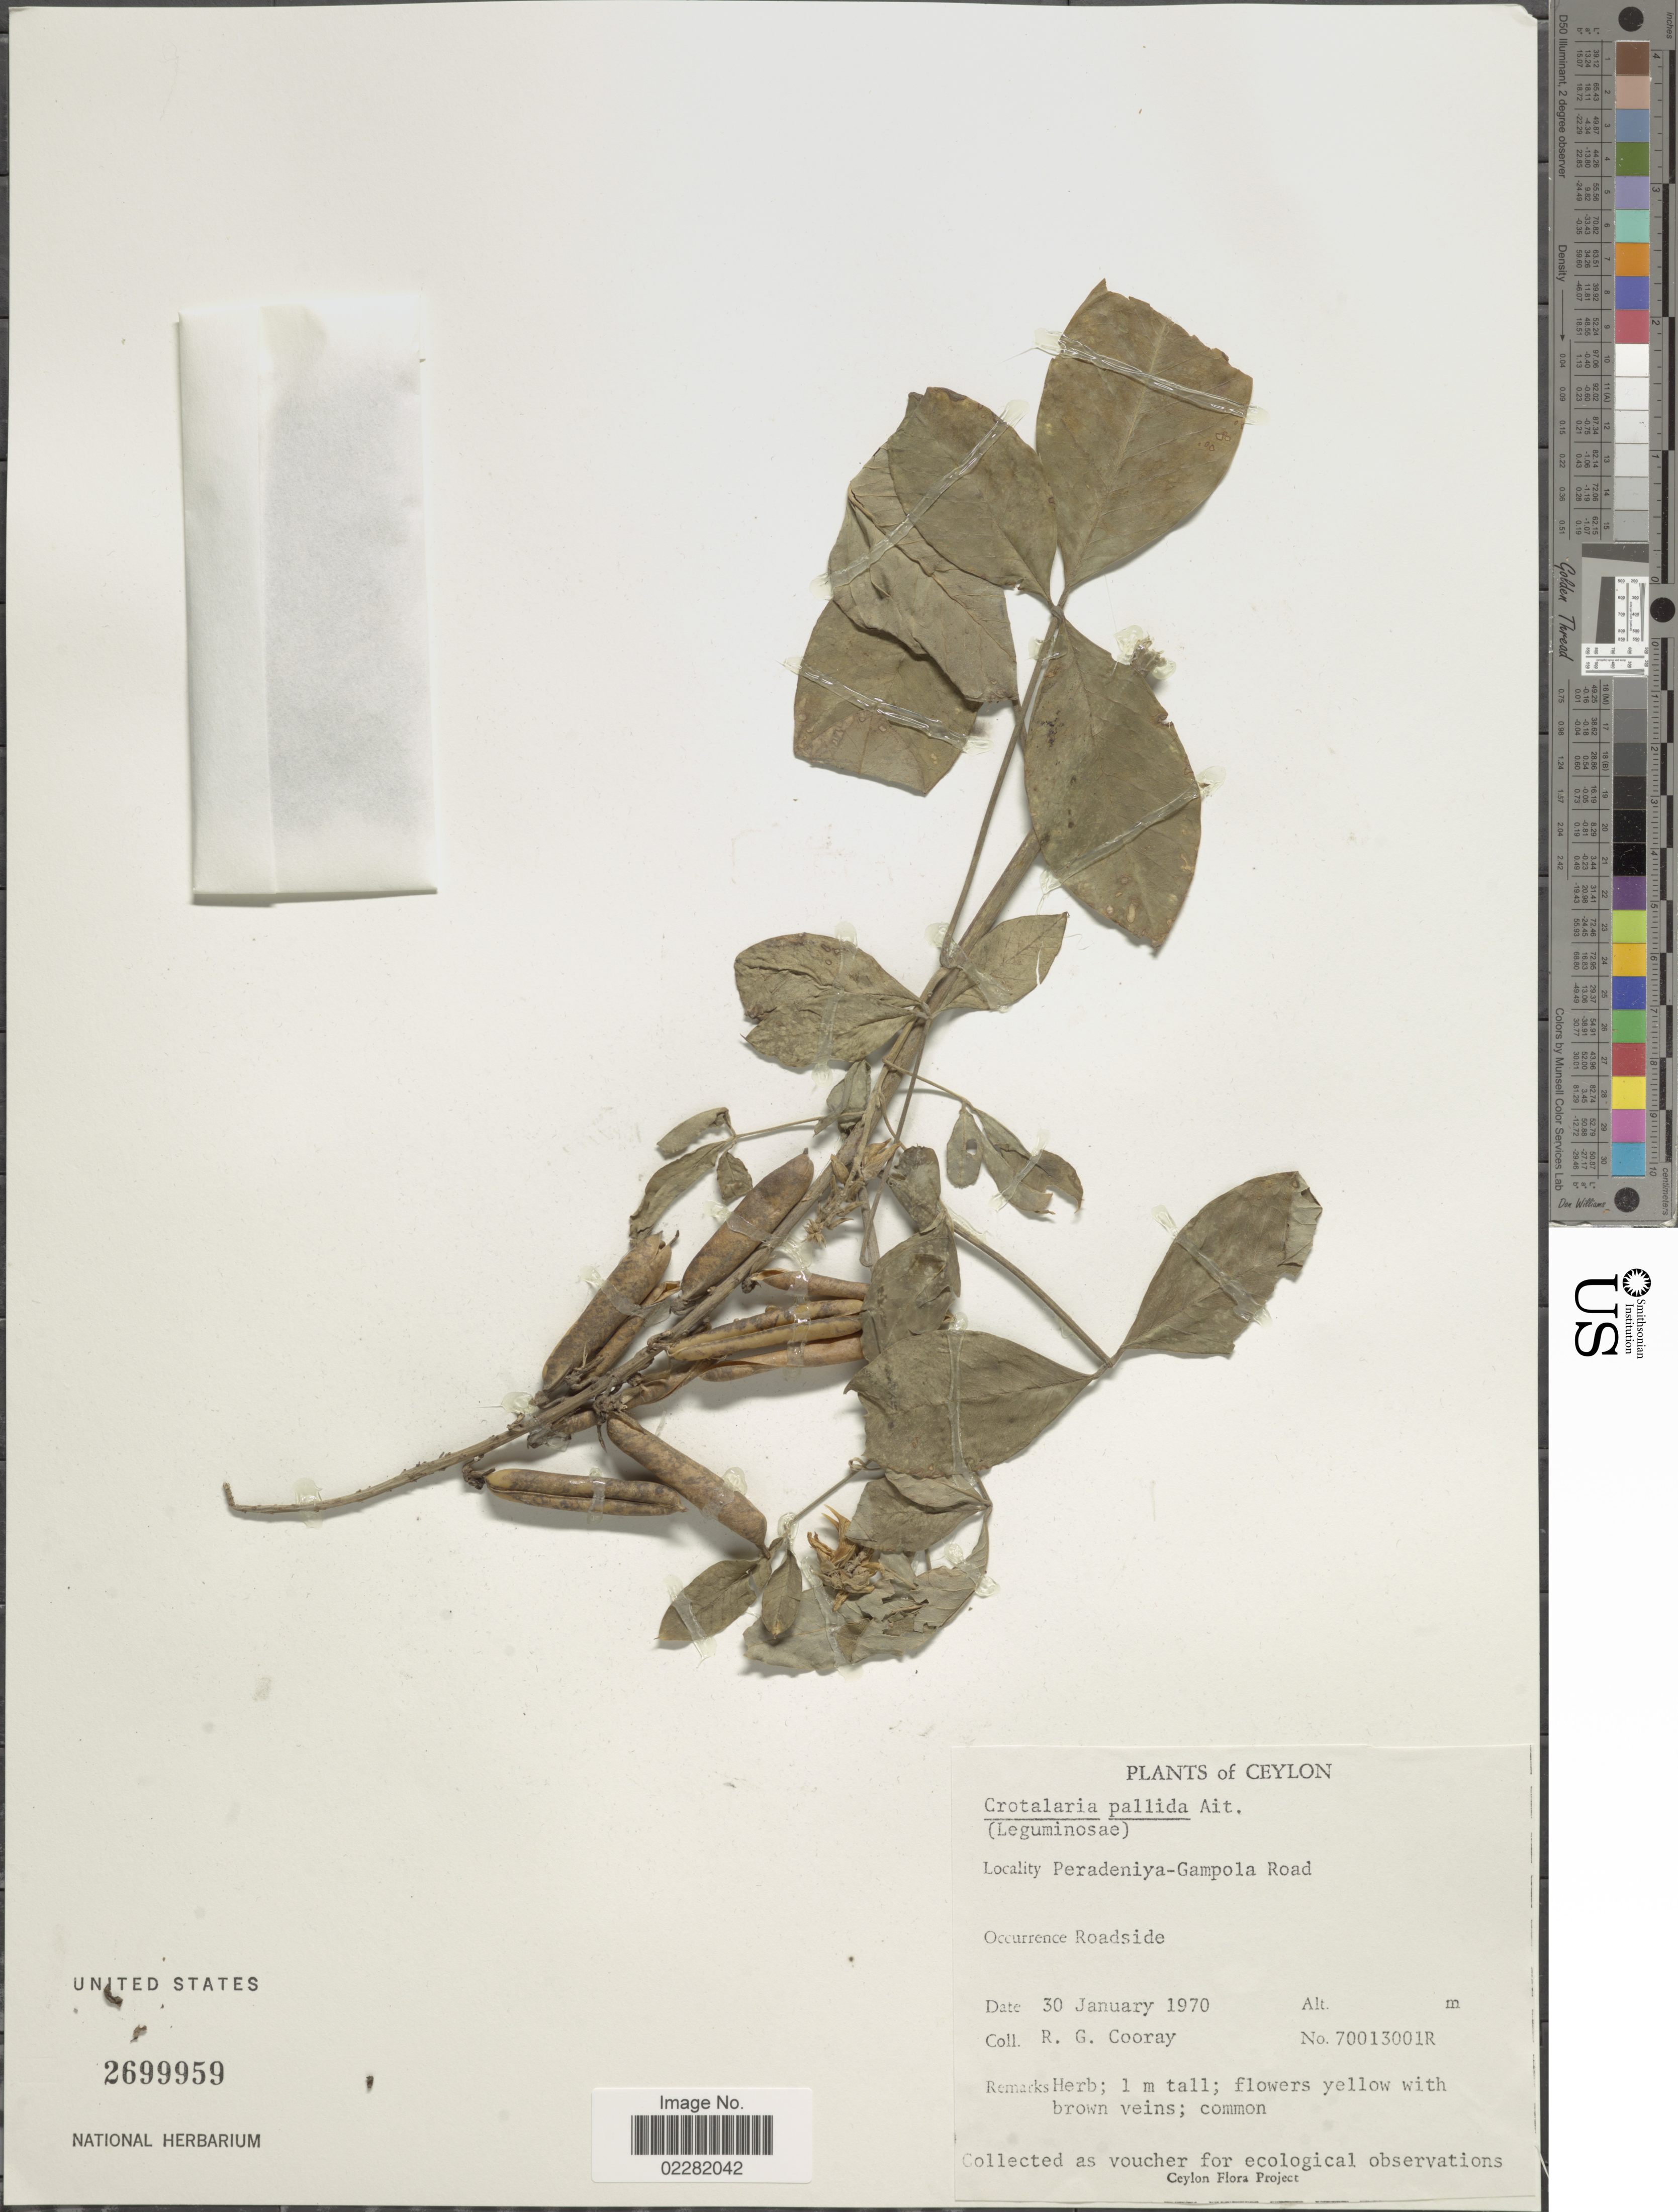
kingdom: Plantae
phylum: Tracheophyta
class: Magnoliopsida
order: Fabales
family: Fabaceae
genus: Crotalaria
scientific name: Crotalaria pallida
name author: Aiton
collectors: R. Cooray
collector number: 70013001R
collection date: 1970-01-30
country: Sri Lanka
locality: Ceylon, Peradeniya-Gampola Road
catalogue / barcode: US 2699959